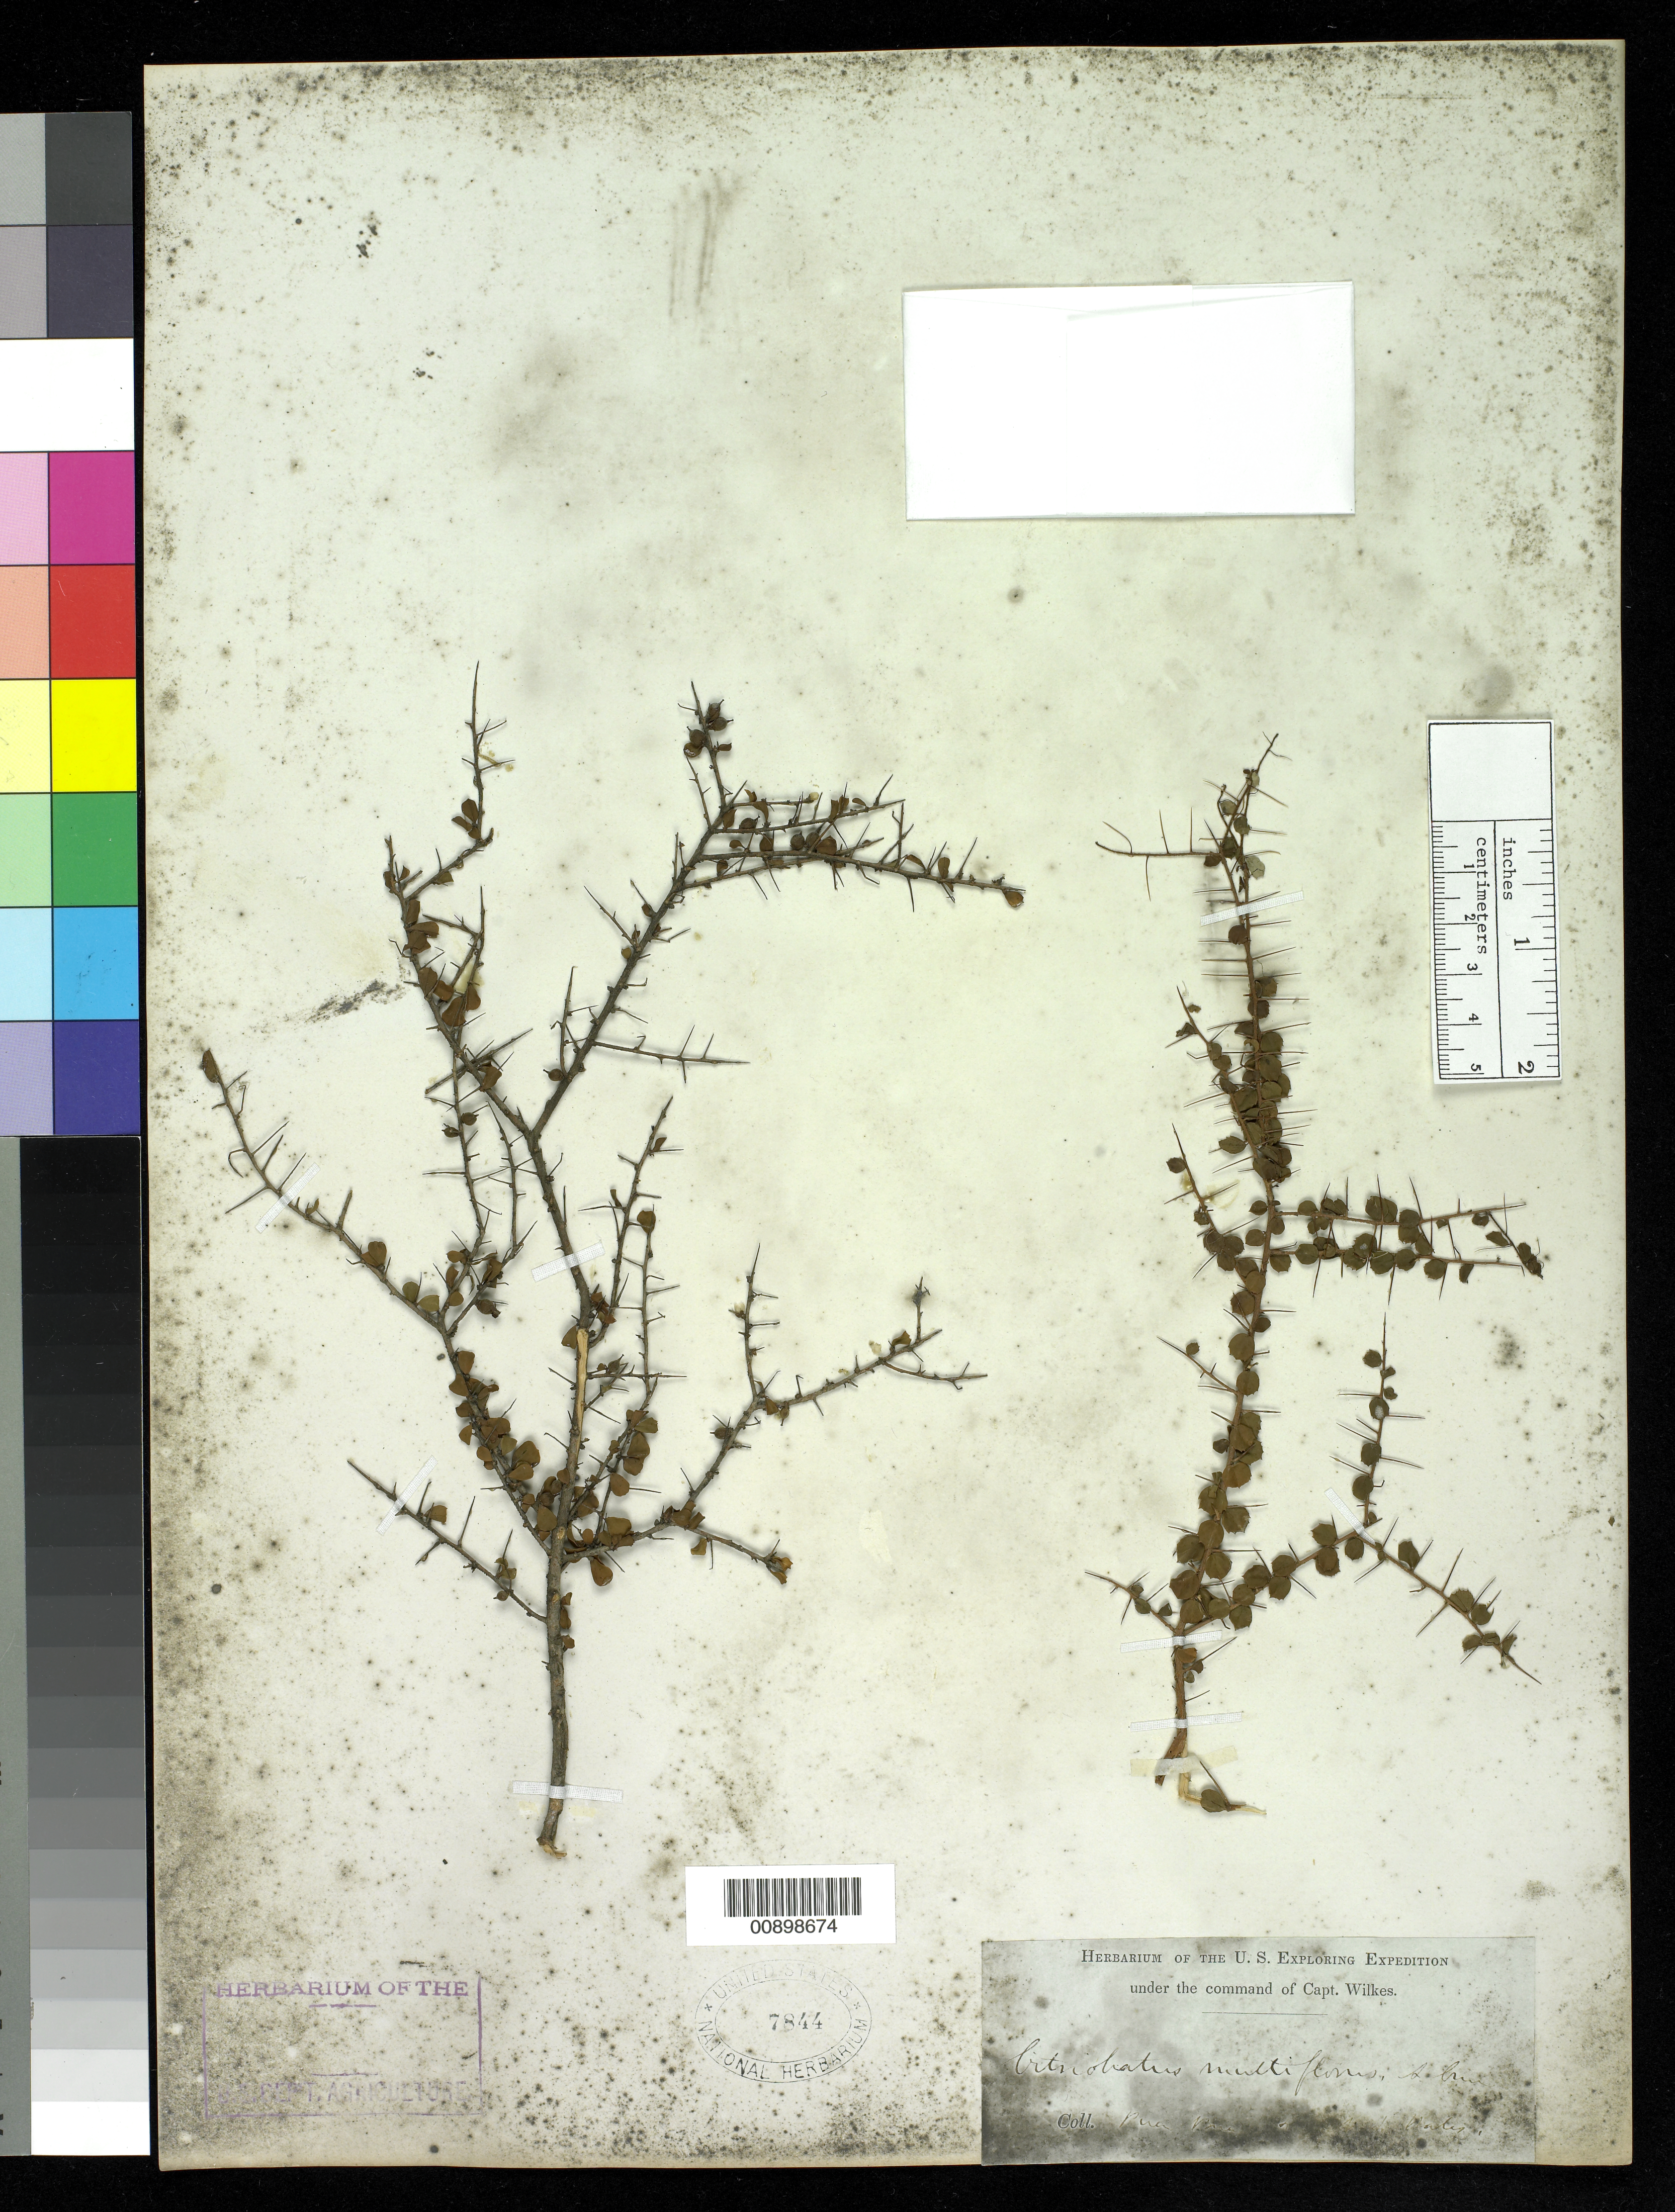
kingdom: Plantae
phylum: Tracheophyta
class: Magnoliopsida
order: Apiales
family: Pittosporaceae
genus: Pittosporum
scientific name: Pittosporum multiflorum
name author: (A. Cunn. ex Benth.) L.W. Cayzer et al.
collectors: Wilkes Explor. Exped.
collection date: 1838/1842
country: Australia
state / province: New South Wales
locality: Puen Buen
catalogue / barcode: US 7844